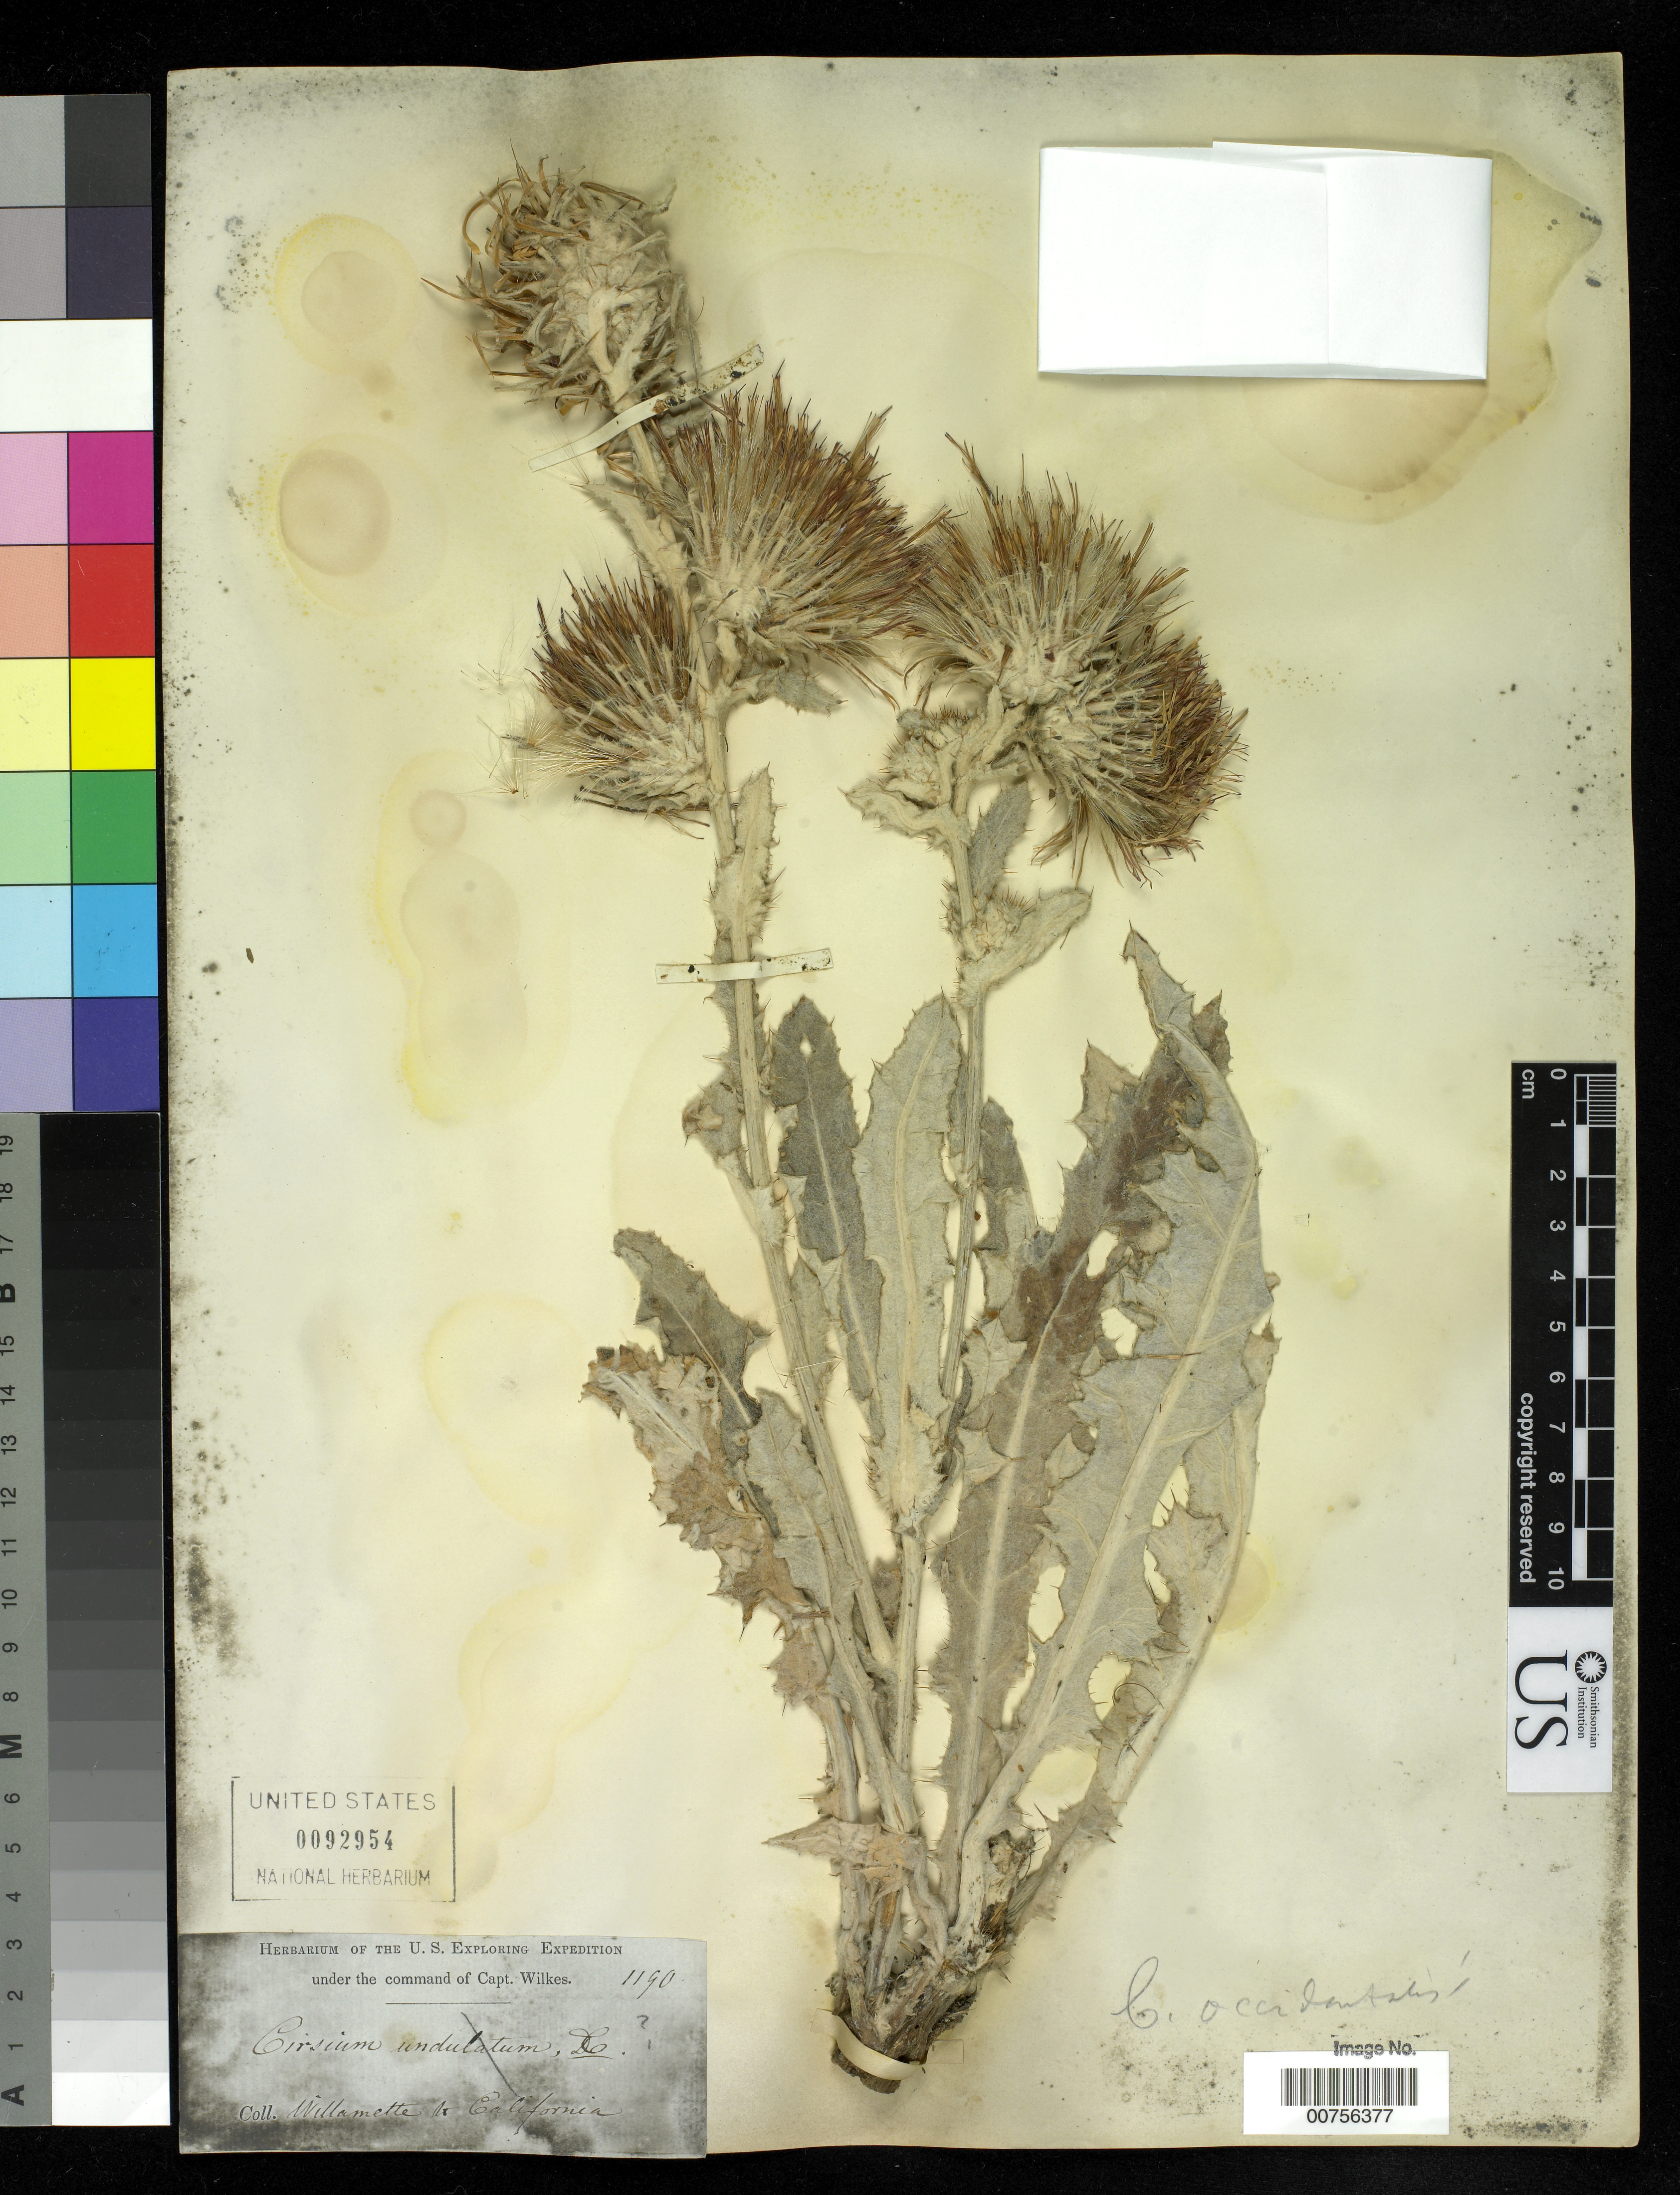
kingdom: Plantae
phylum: Tracheophyta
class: Magnoliopsida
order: Asterales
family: Asteraceae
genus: Cirsium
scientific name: Cirsium occidentale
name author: (Nutt.) Jeps.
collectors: Wilkes Explor. Exped.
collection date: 1838/1842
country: United States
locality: Willamette, California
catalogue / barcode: US 92954